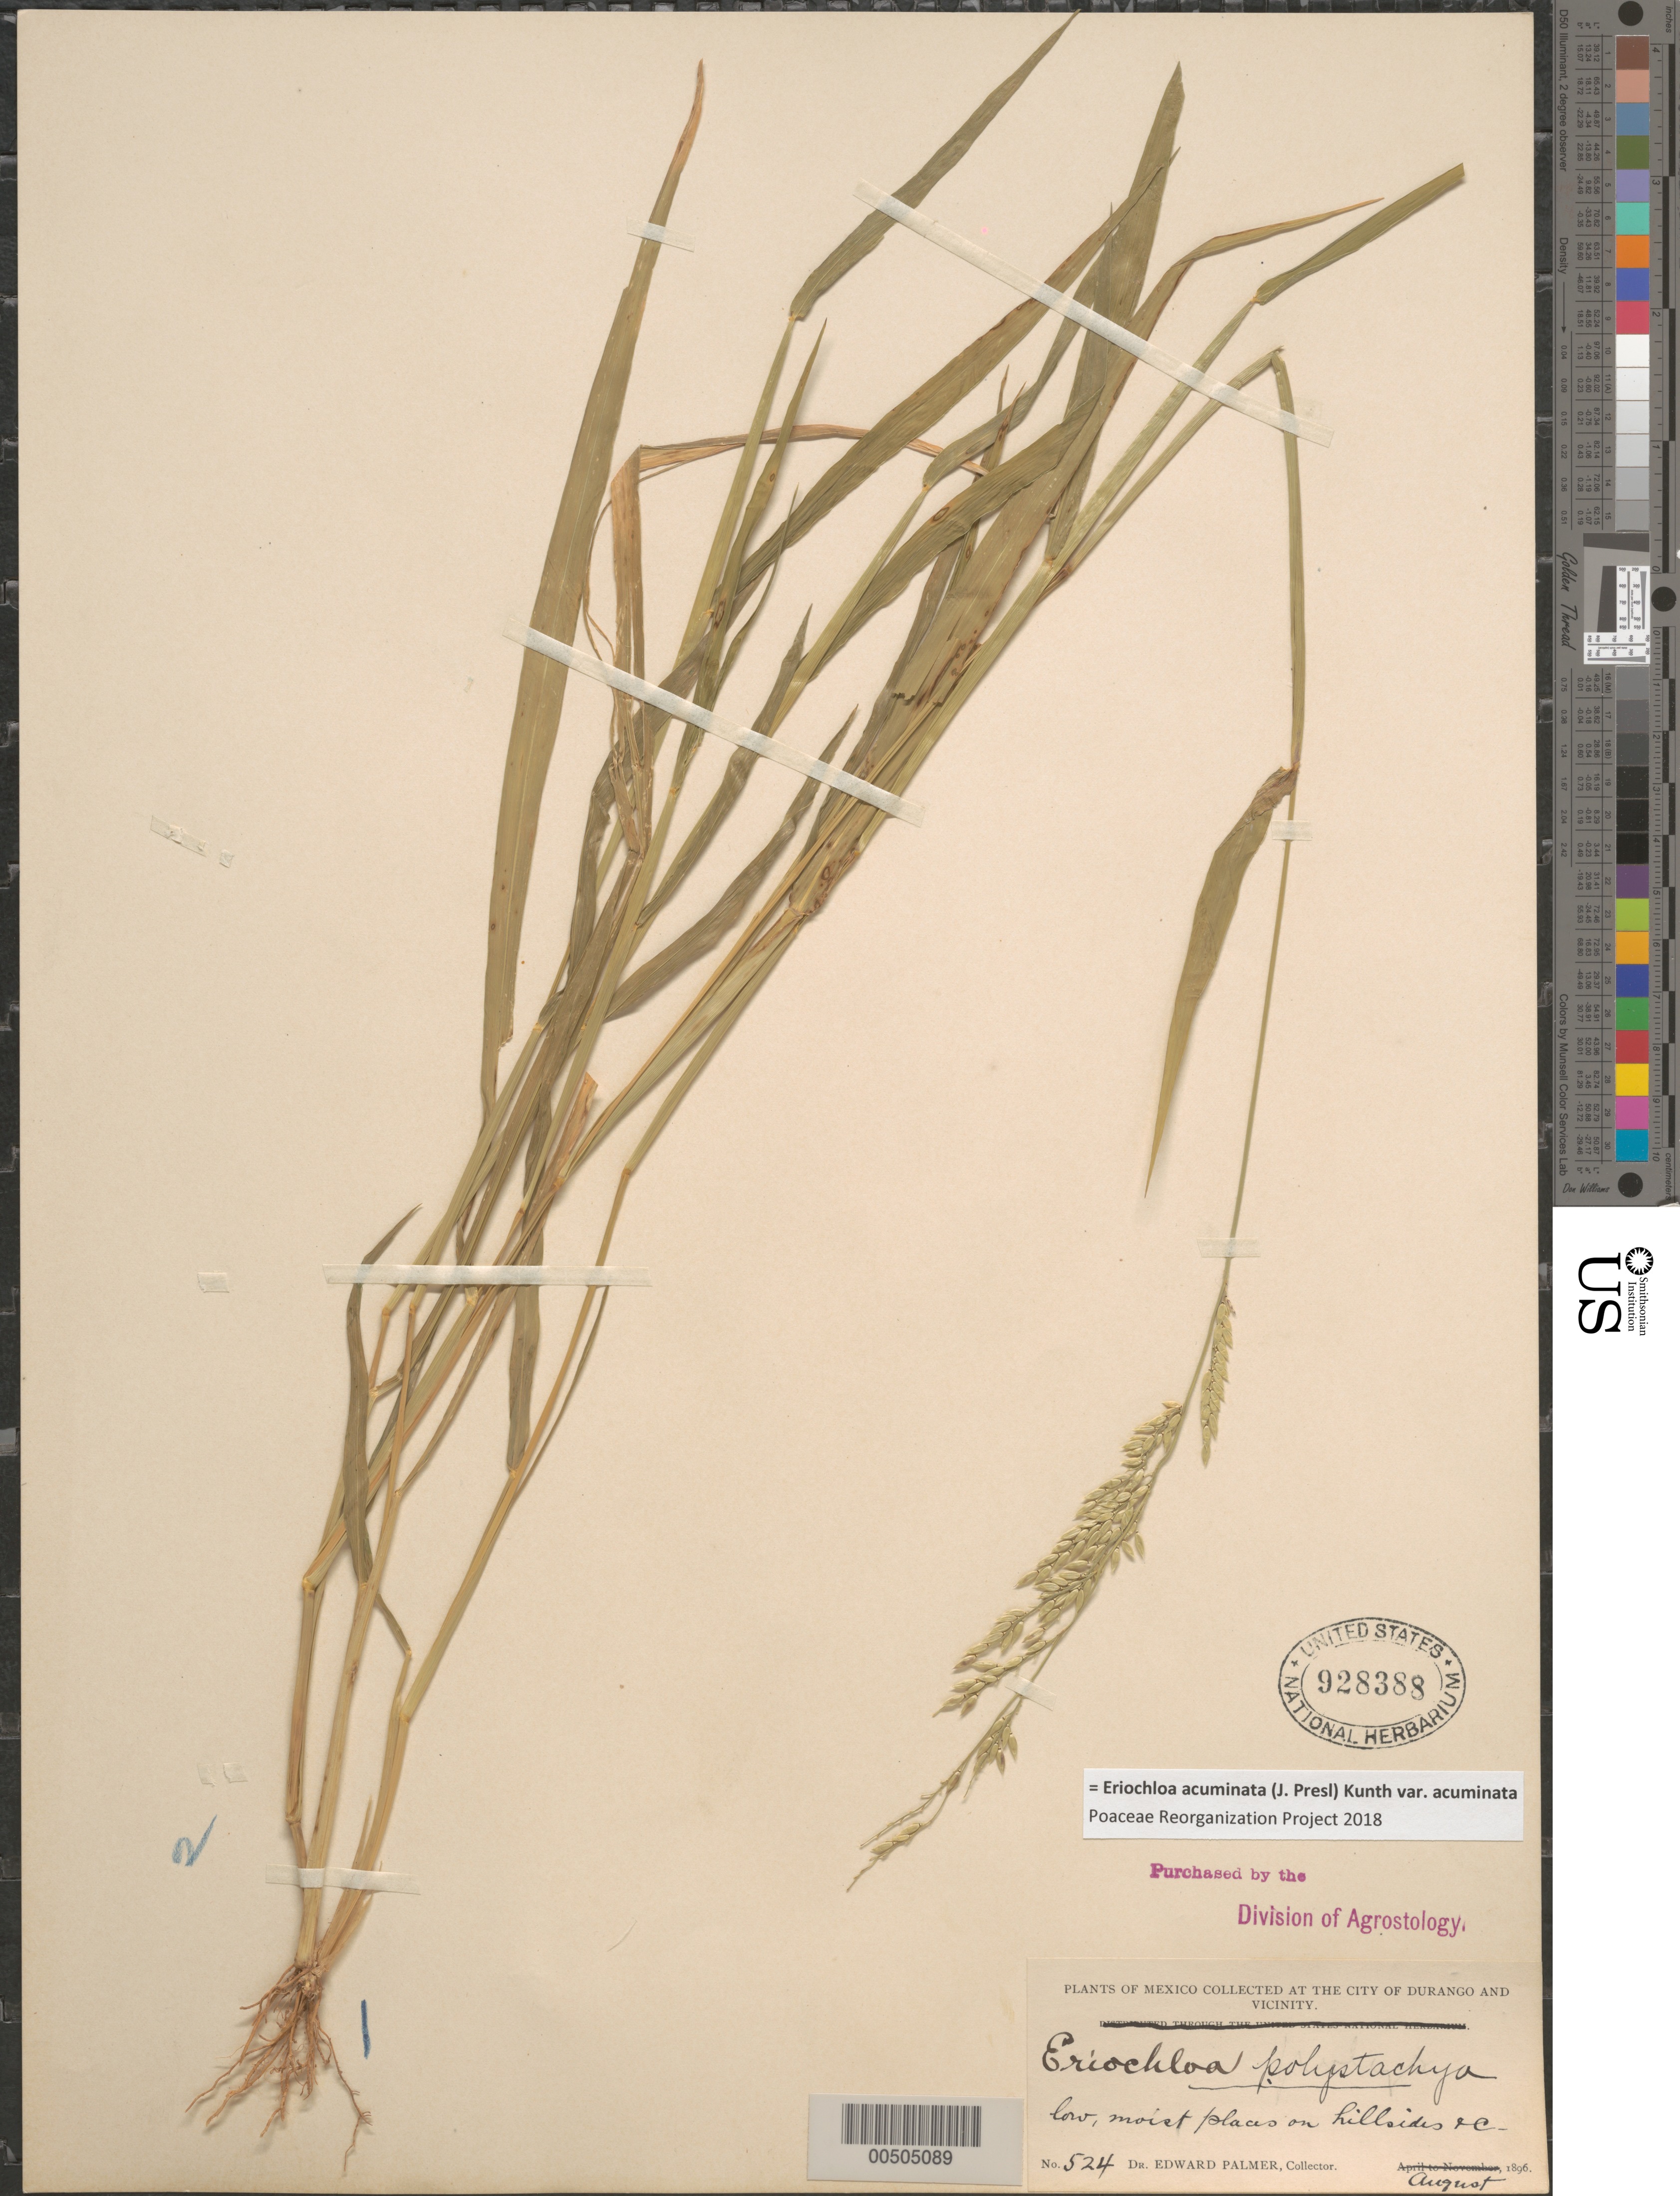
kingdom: Plantae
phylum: Tracheophyta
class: Liliopsida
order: Poales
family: Poaceae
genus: Eriochloa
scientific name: Eriochloa acuminata var. acuminata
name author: (J. Presl) Kunth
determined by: Poaceae Reorganization Project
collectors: E. Palmer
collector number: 524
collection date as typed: Aug 1896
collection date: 1896-08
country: Mexico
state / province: Durango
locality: City of Durango & vicinity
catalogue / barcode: US 928388